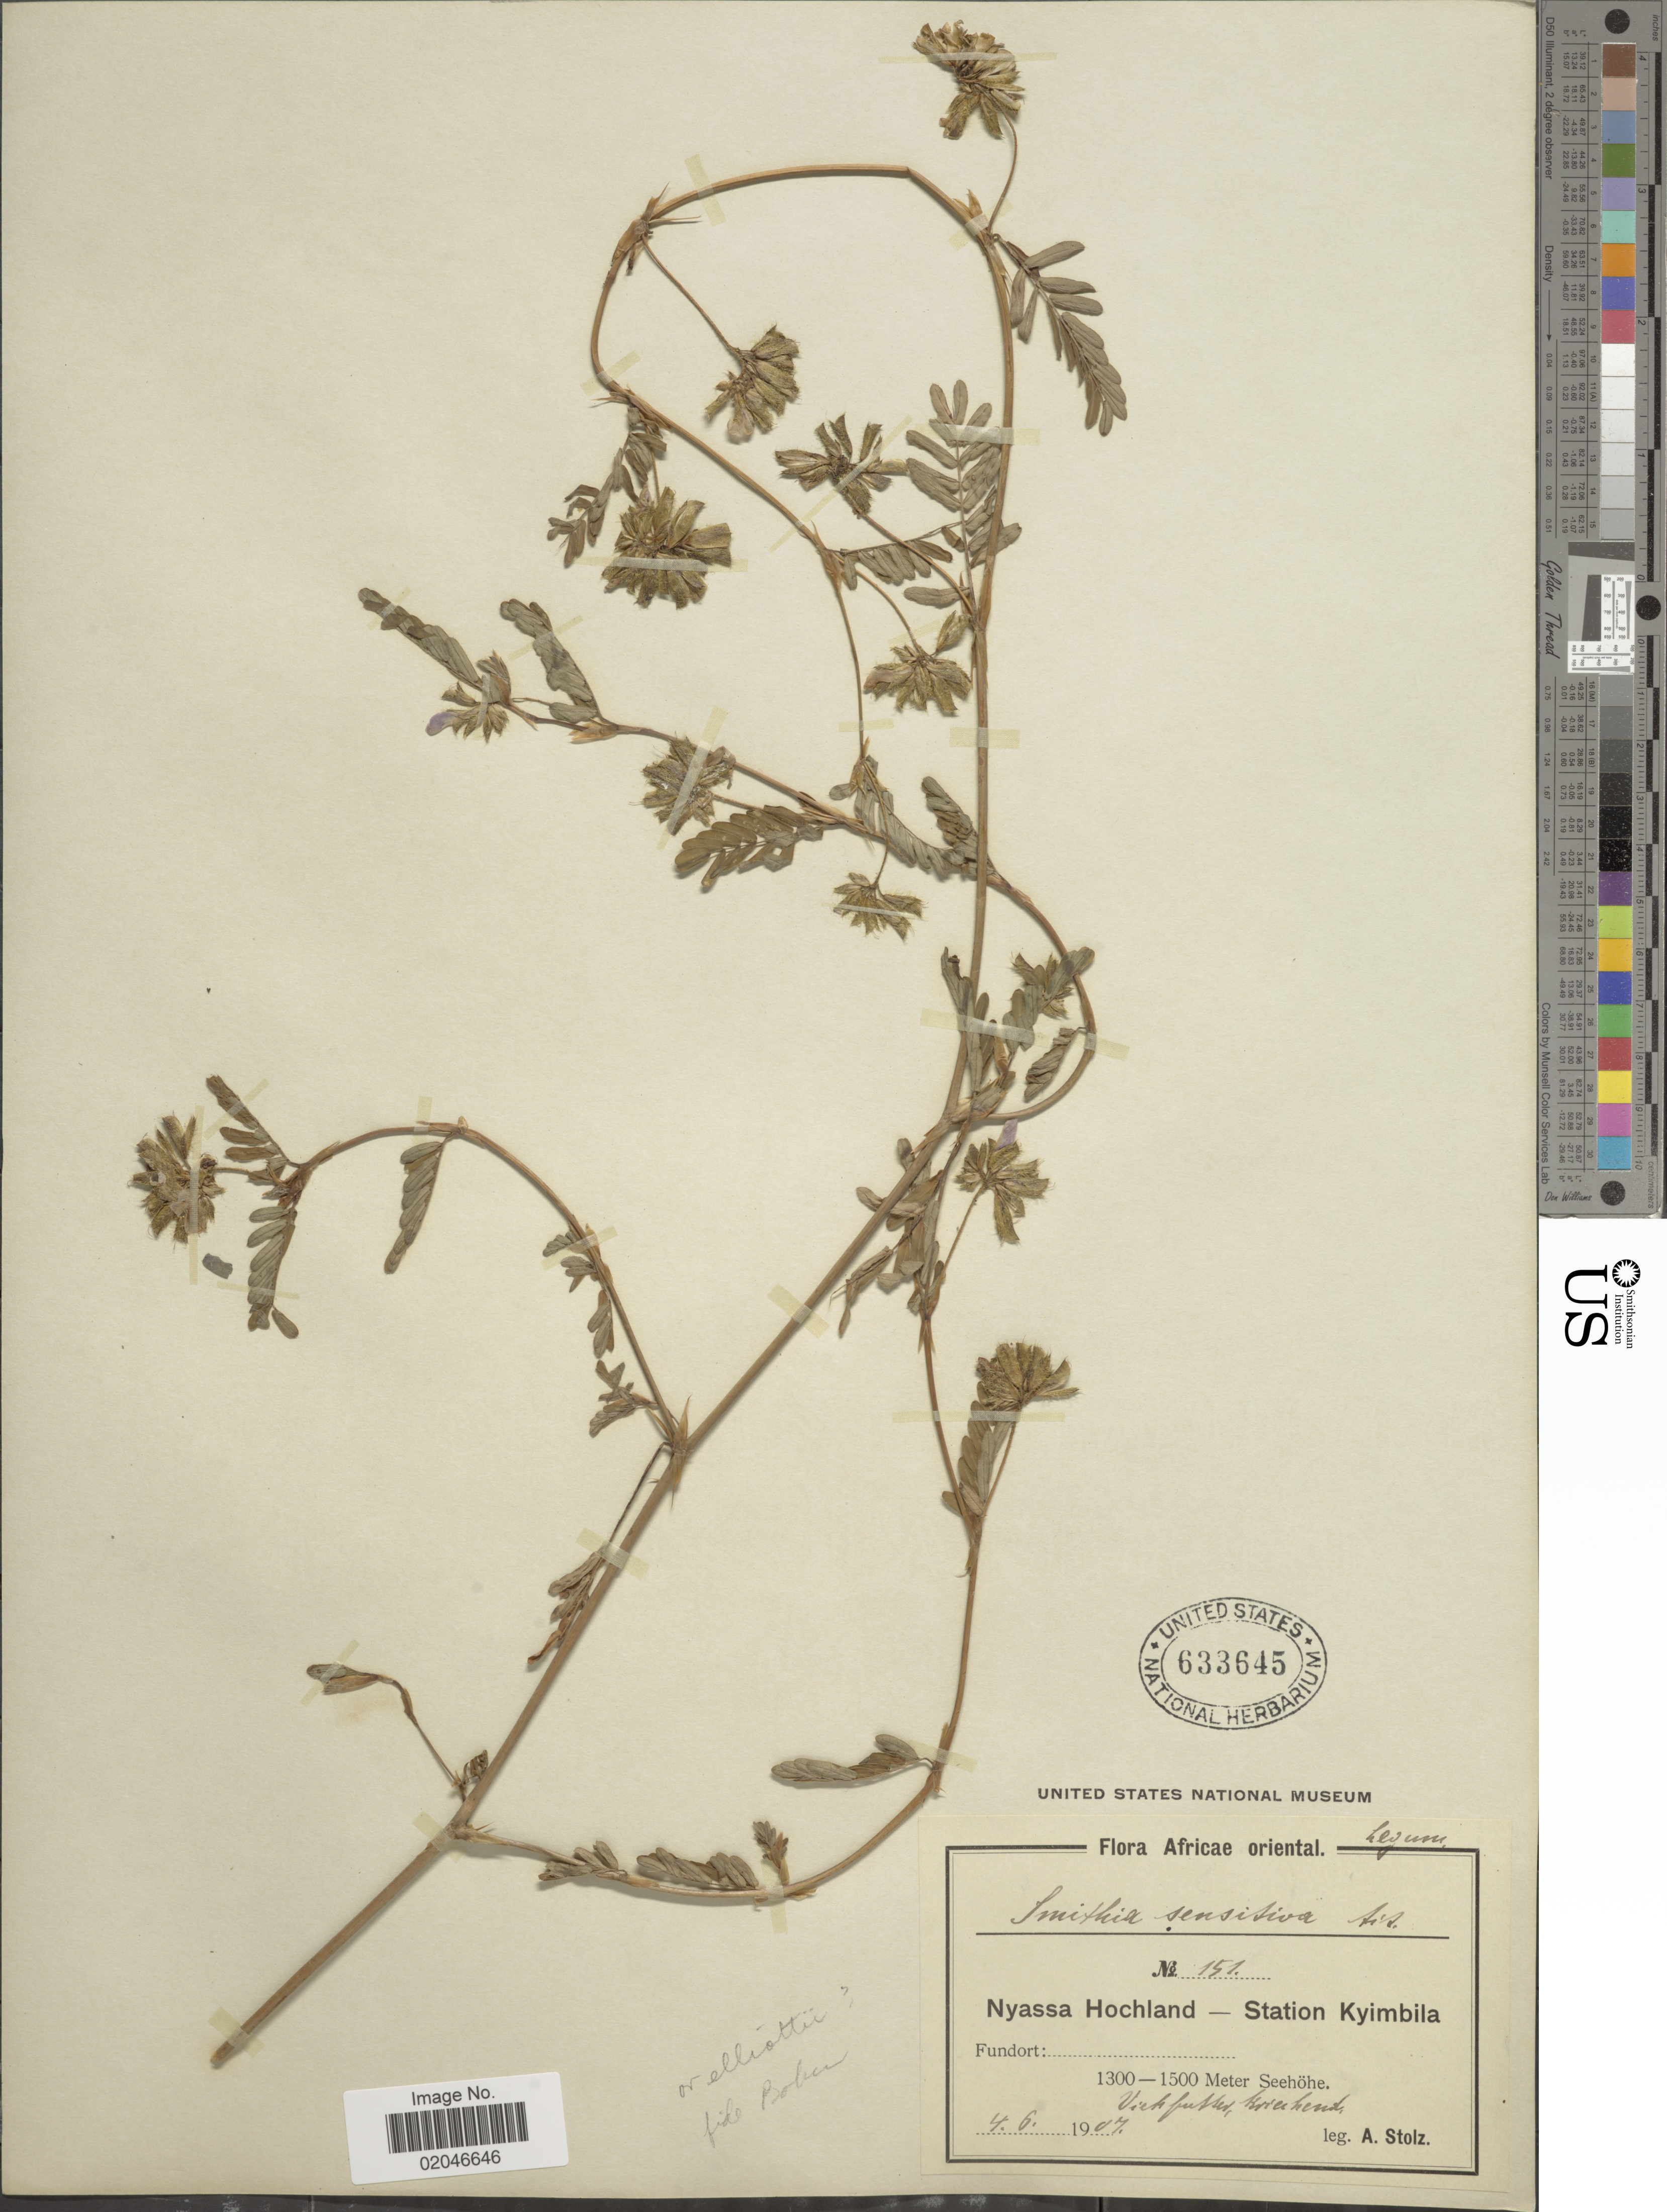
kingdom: Plantae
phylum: Tracheophyta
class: Magnoliopsida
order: Fabales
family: Fabaceae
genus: Smithia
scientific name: Smithia elliotii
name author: Baker f.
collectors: A. Stolz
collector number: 151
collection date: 1907-06-04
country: Tanzania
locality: Africae oriental, Nyassa Hochland - Station Kyimbila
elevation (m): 1300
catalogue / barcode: US 633645